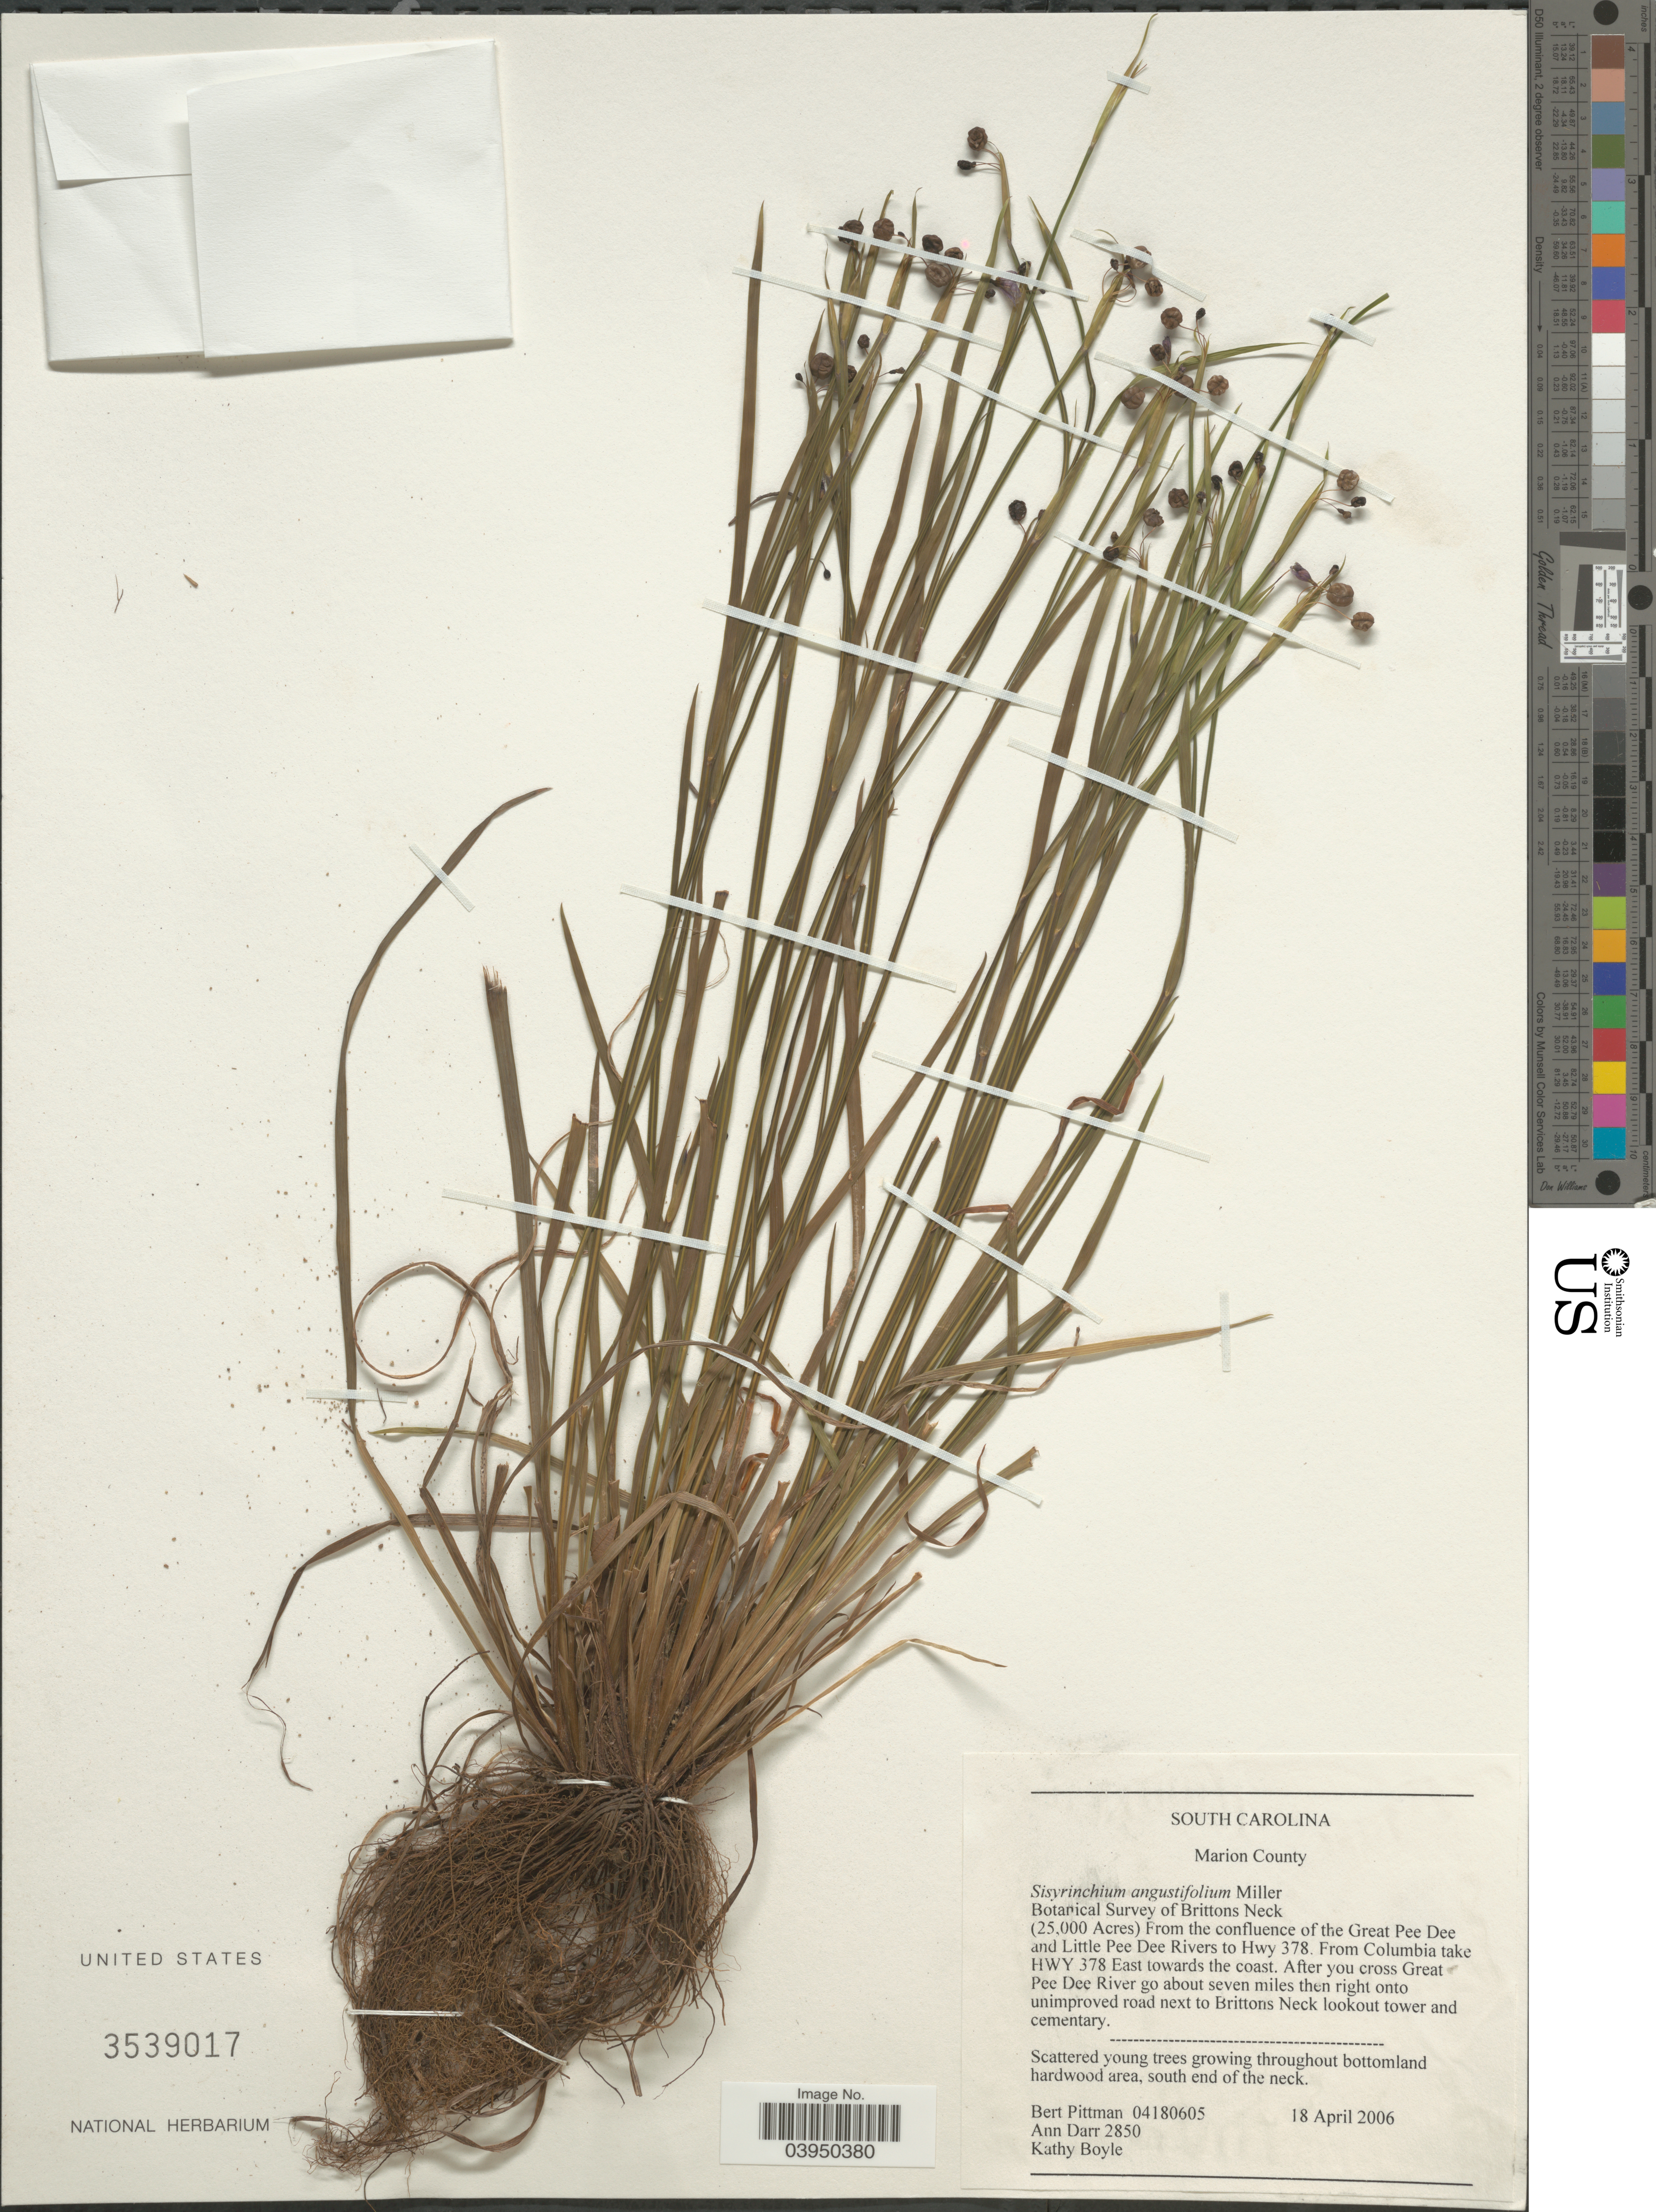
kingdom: Plantae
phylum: Tracheophyta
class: Liliopsida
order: Asparagales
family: Iridaceae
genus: Sisyrinchium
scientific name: Sisyrinchium angustifolium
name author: Mill.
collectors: B. Pittman, A. Darr & K. Boyle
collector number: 04180605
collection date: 2006-04-18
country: United States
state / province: South Carolina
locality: Marion County. Botanical Survey of Brittons Neck. (25,000 Acres) From the confluence of the Great Pee Dee and Little Pee Dee Rivers to Hwy 378. From Columbia take HWY 378 East towards the coast. After you cross Great Pee Dee River go about seven miles then right onto unimproved road next to Brittons Neck lookout tower and cemetery.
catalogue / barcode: US 3539017